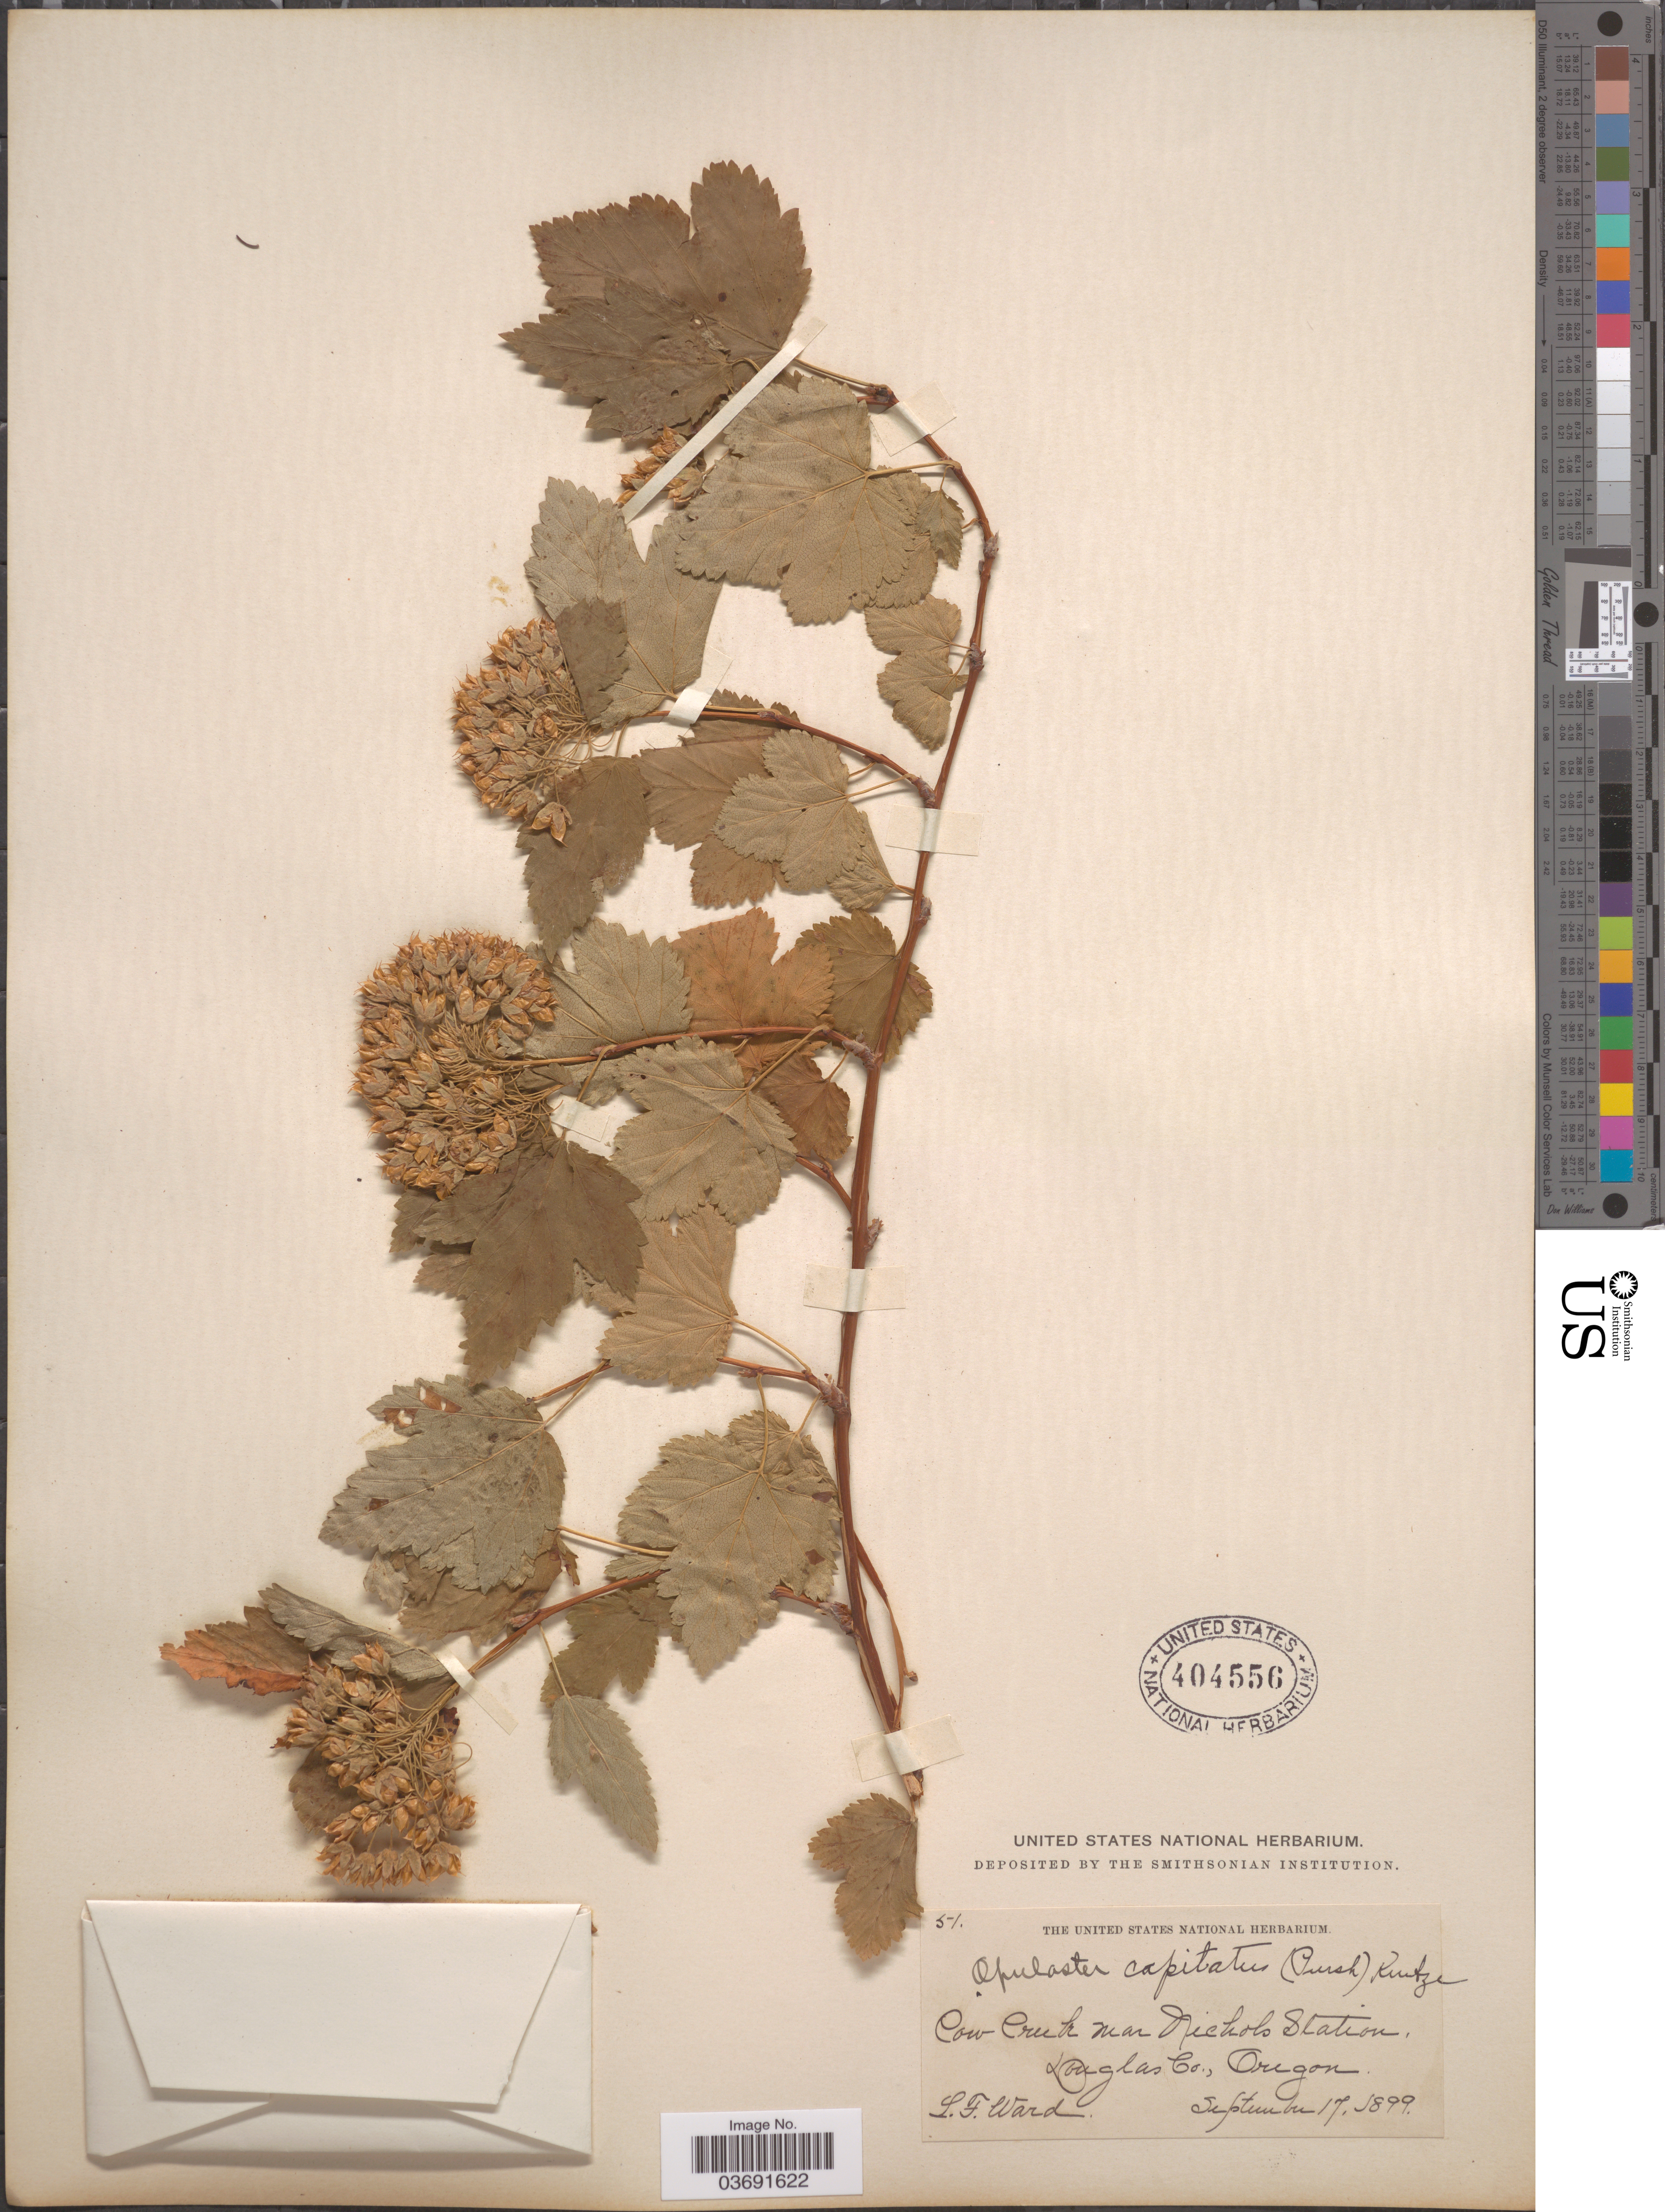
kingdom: Plantae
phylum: Tracheophyta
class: Magnoliopsida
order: Rosales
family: Rosaceae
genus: Physocarpus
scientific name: Physocarpus capitatus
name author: (Pursh) Kuntze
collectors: L. Ward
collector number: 51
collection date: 1899-09-17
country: United States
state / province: Oregon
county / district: Douglas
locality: Cow Creek near Nichols Station, Douglas Co.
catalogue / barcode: US 404556